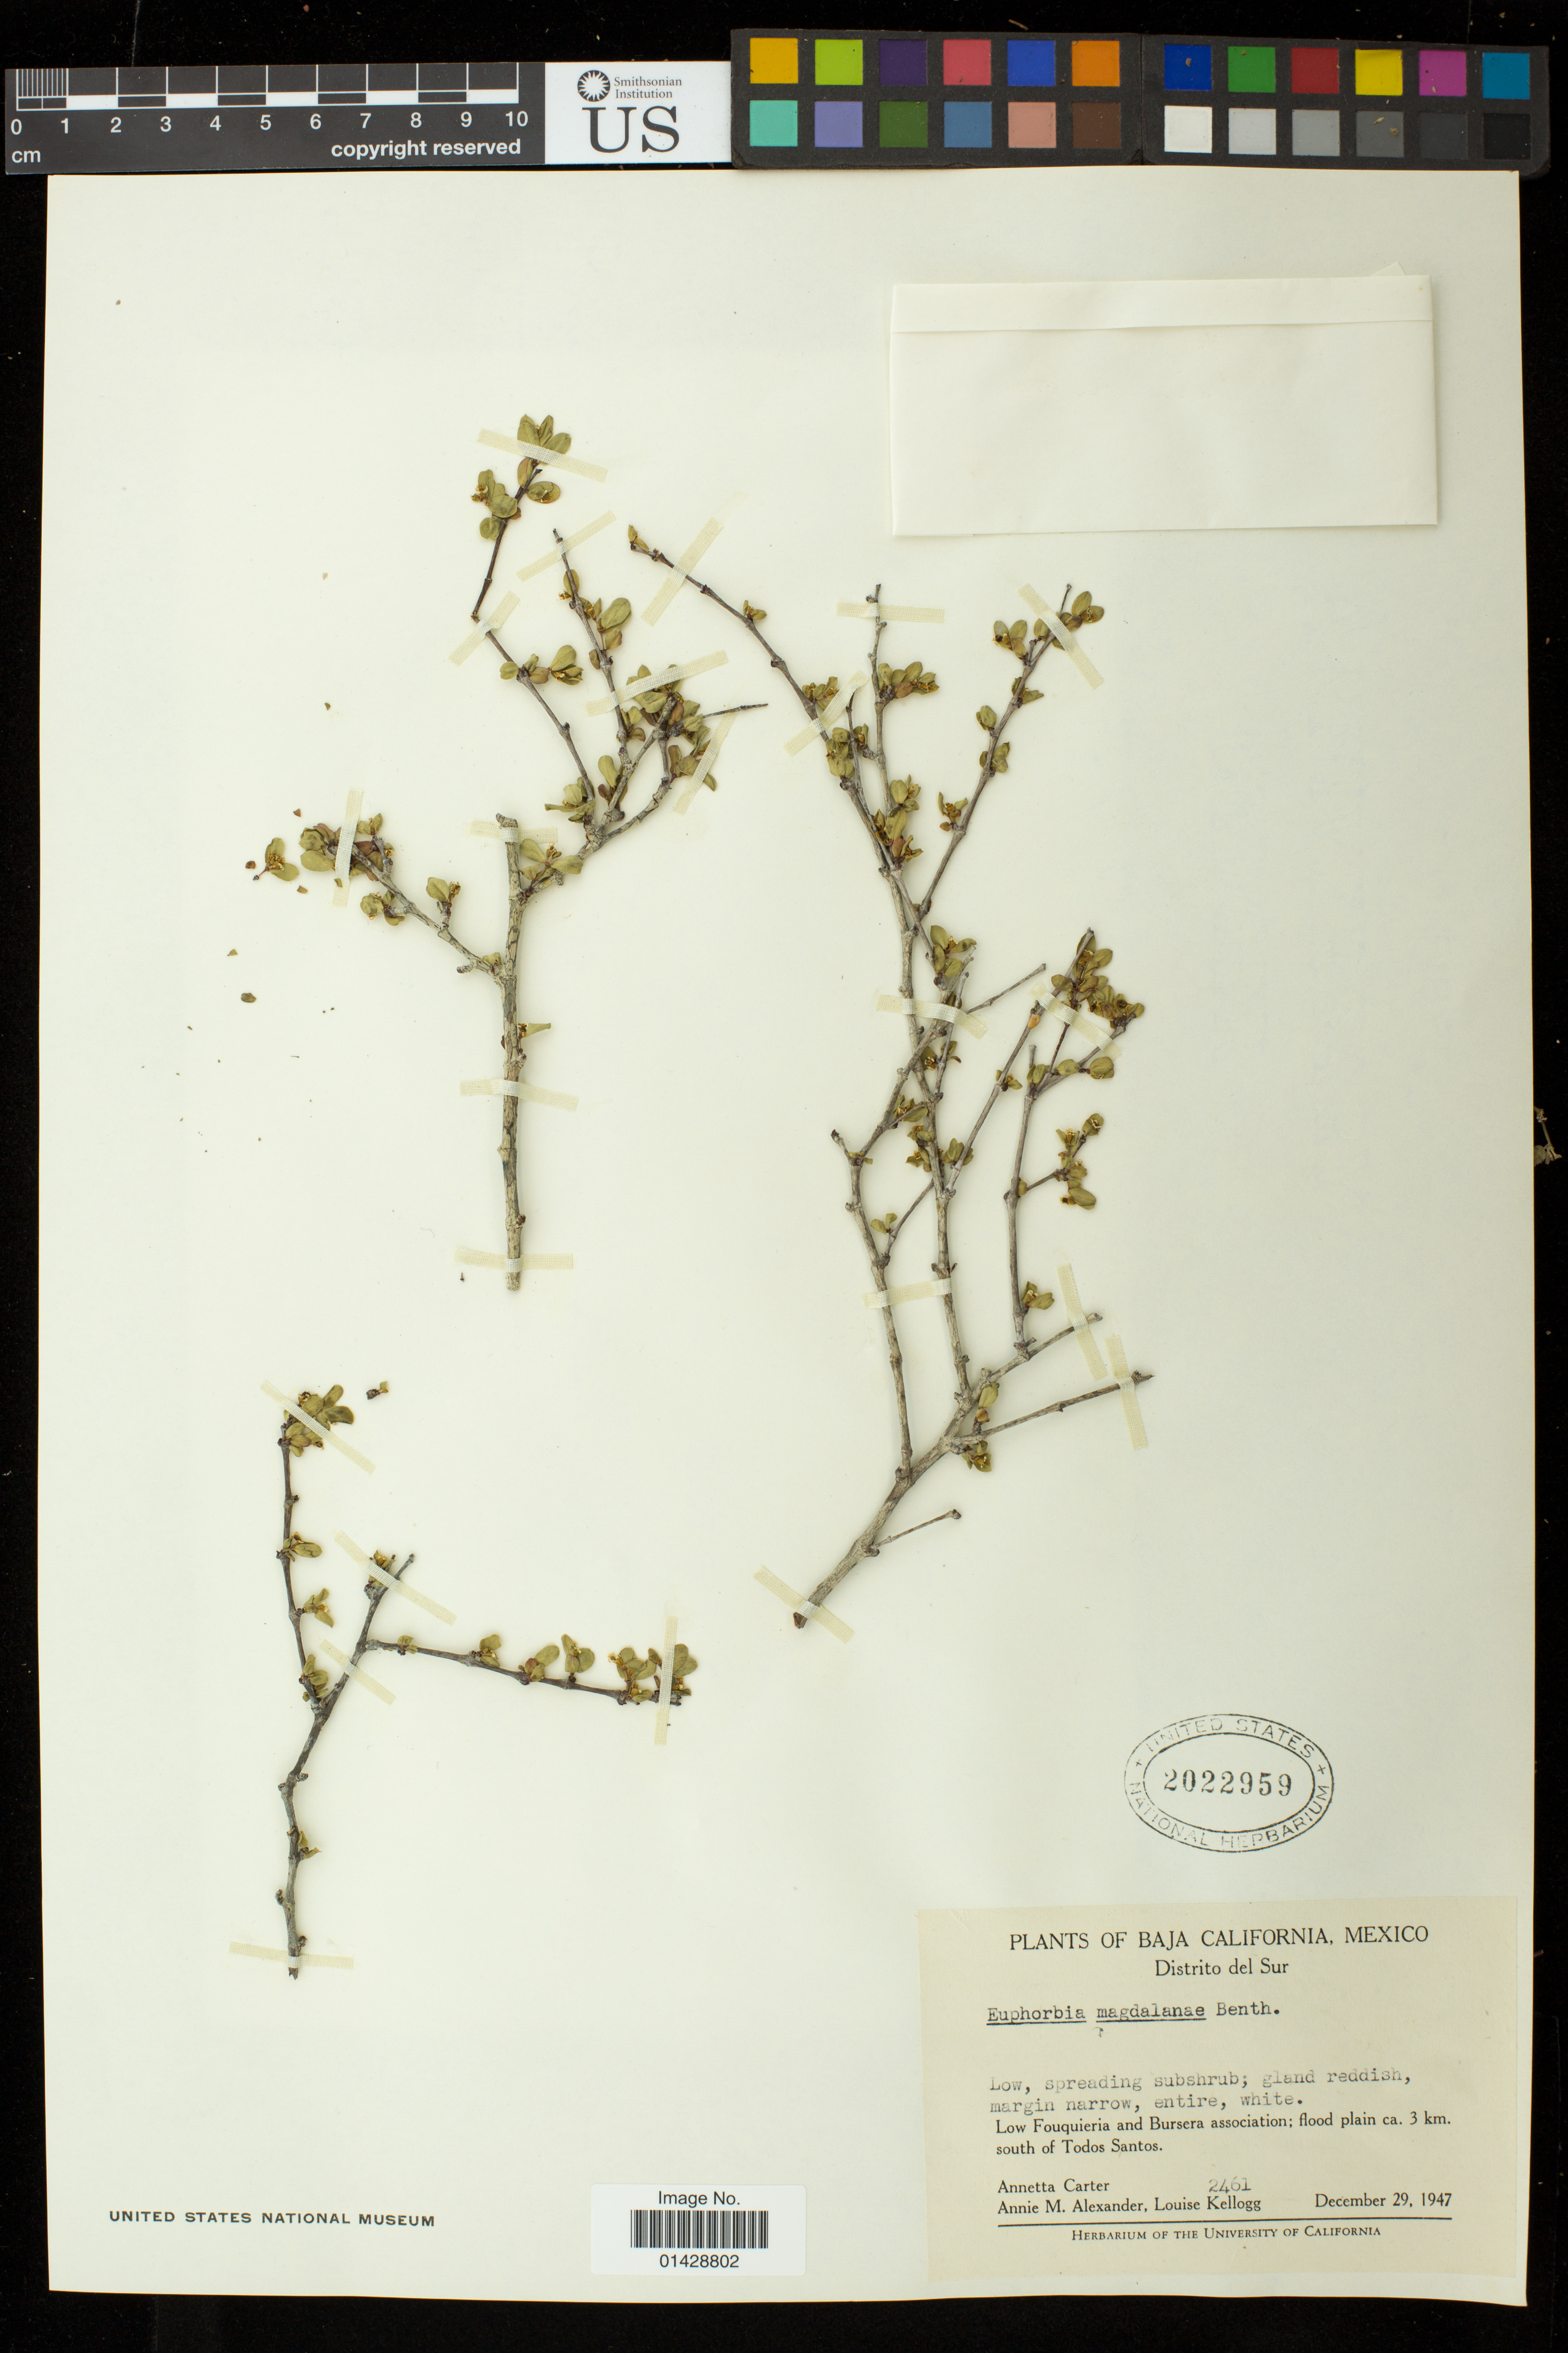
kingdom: Plantae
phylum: Tracheophyta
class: Magnoliopsida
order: Malpighiales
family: Euphorbiaceae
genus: Euphorbia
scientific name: Euphorbia magdalenae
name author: Benth.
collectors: A. Carter, A. M. Alexander & L. Kellogg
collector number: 2461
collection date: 1947-12-29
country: Mexico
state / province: Baja California Sur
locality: Low Fouquieria and Bursera association, flood plain ca. 3km. south of Todos Santos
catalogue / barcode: US 2022959